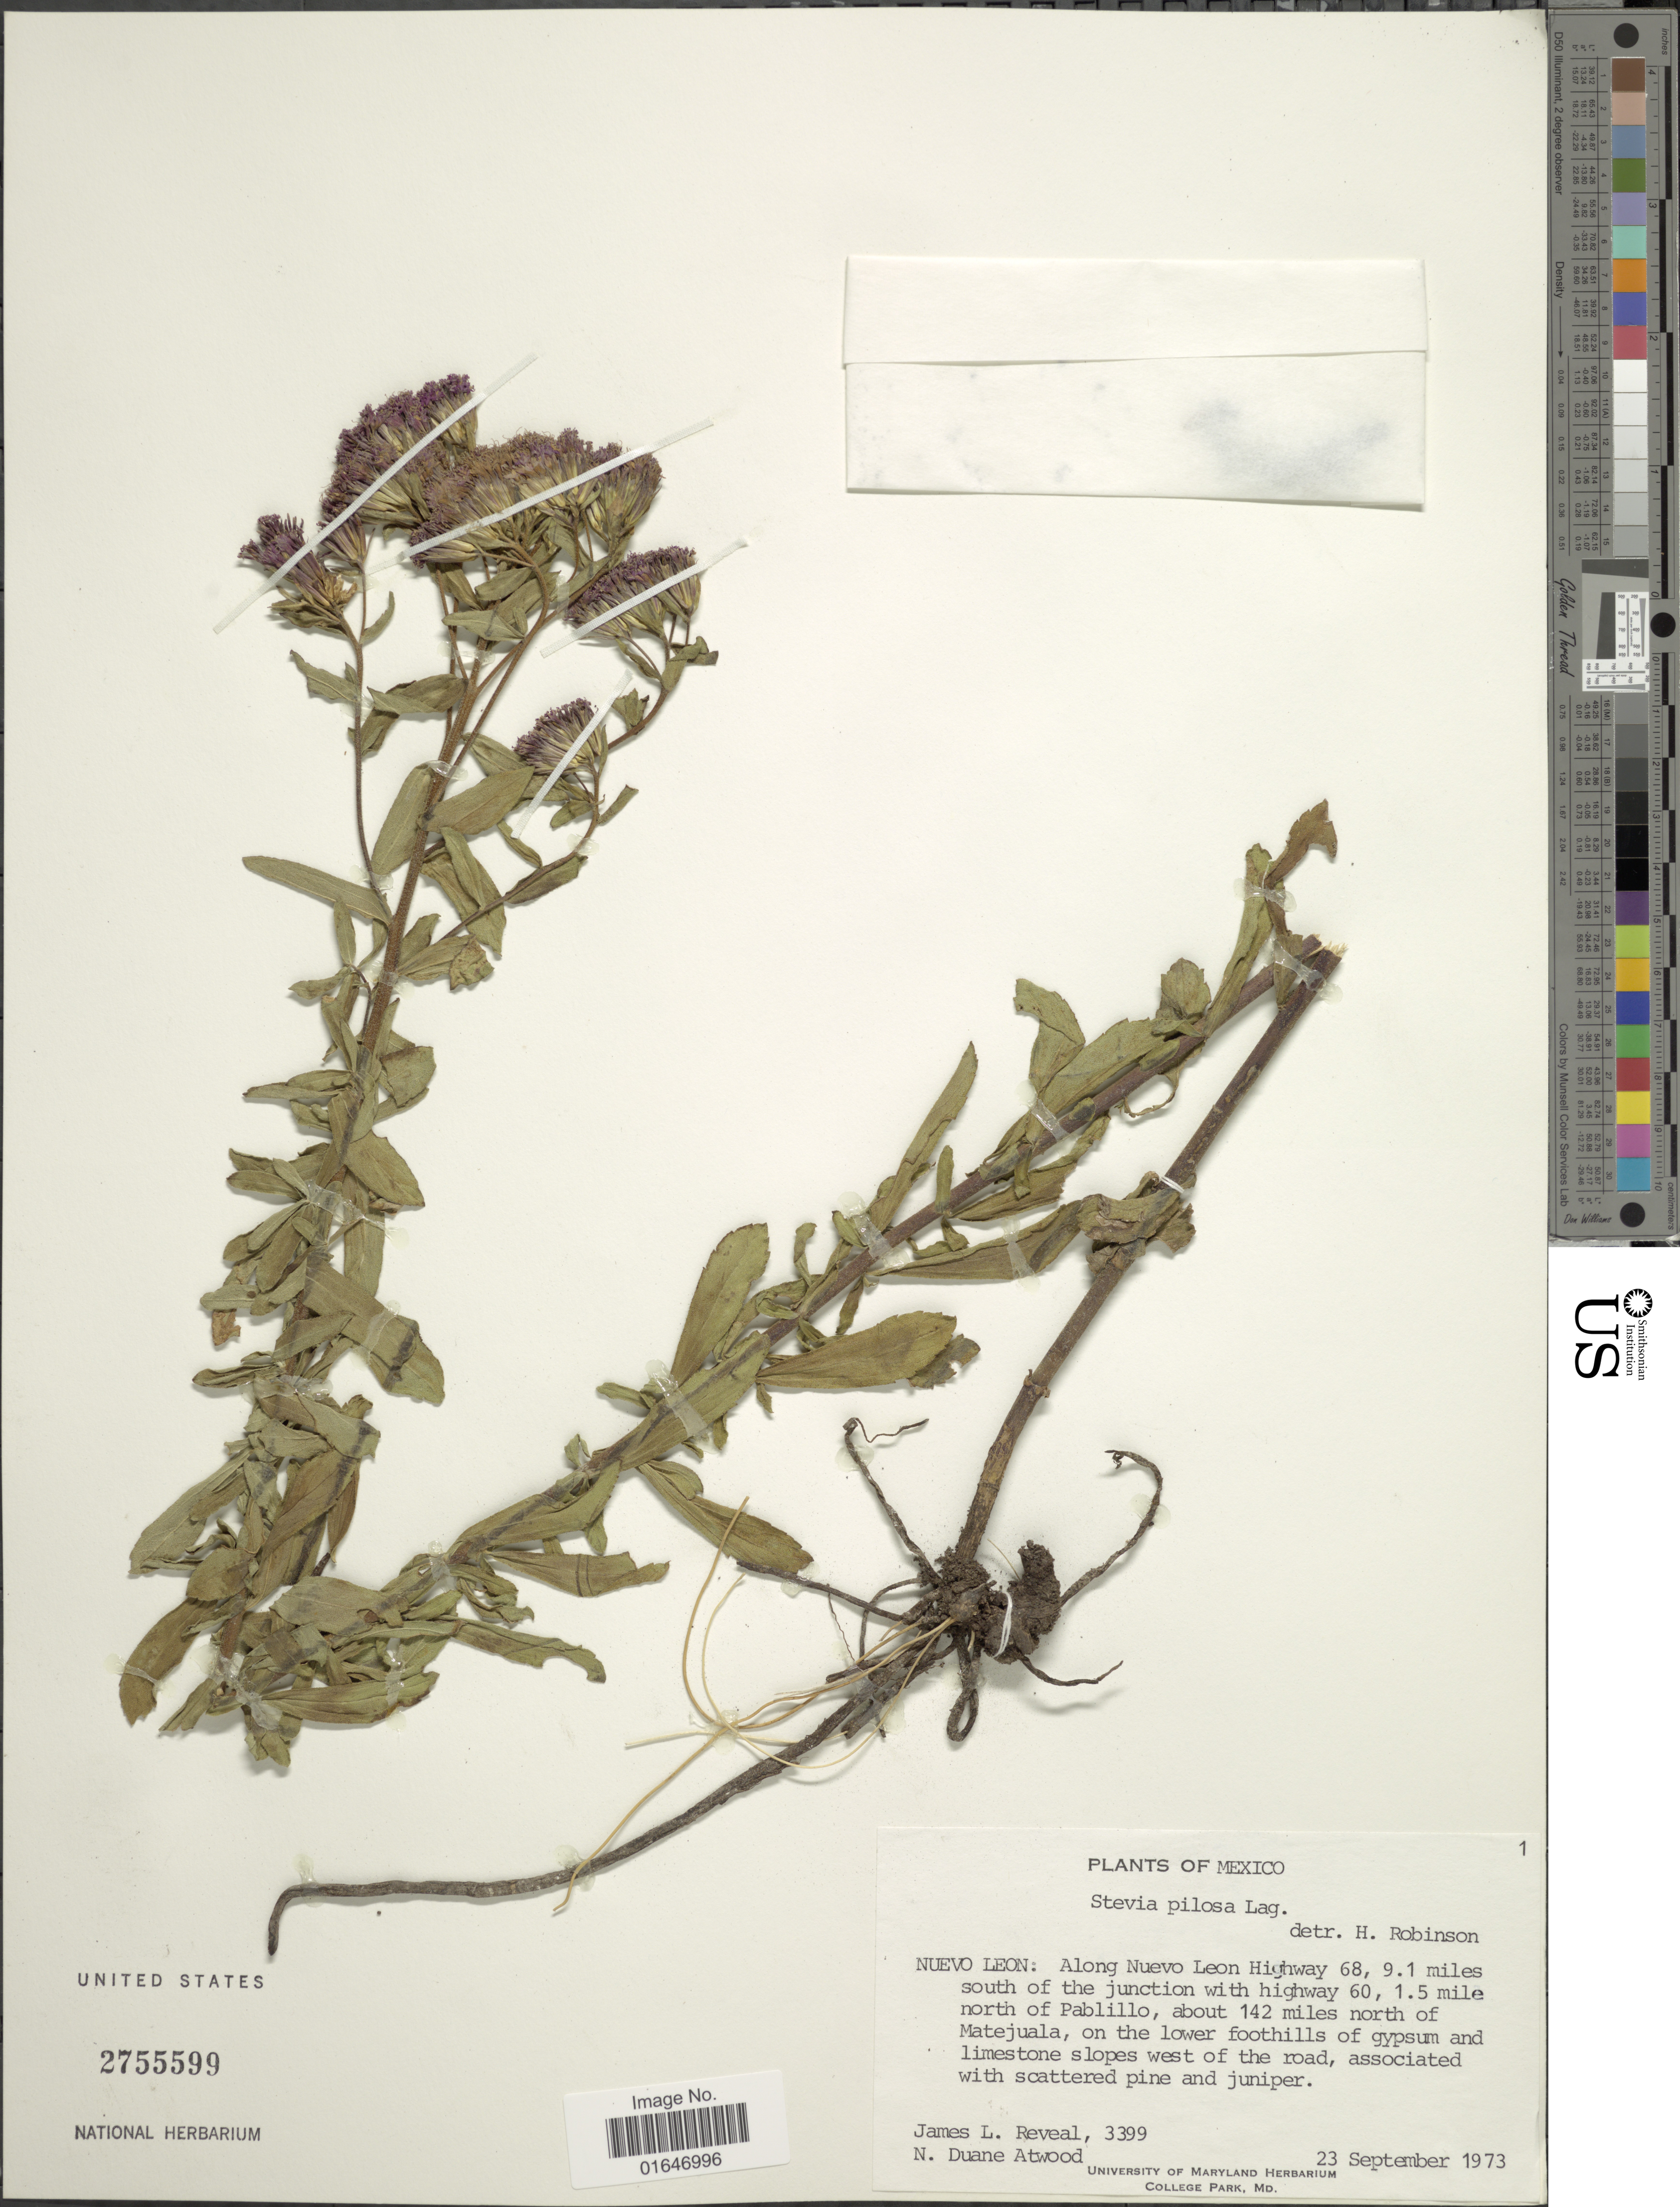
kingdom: Plantae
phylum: Tracheophyta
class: Magnoliopsida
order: Asterales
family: Asteraceae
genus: Stevia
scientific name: Stevia pilosa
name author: Lag.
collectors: J. L. Reveal & N. Atwood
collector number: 3399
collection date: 1973-09-23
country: Mexico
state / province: Nuevo León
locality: Along Nuevo Leon Highway 68, 9.1 miles south of the junction with highway 60, 1.5 mile north of Pablillo, about 142 miles north of Matejuala, on the lower foothills of gypsum and limestone slopes west of the road.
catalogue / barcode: US 2755599